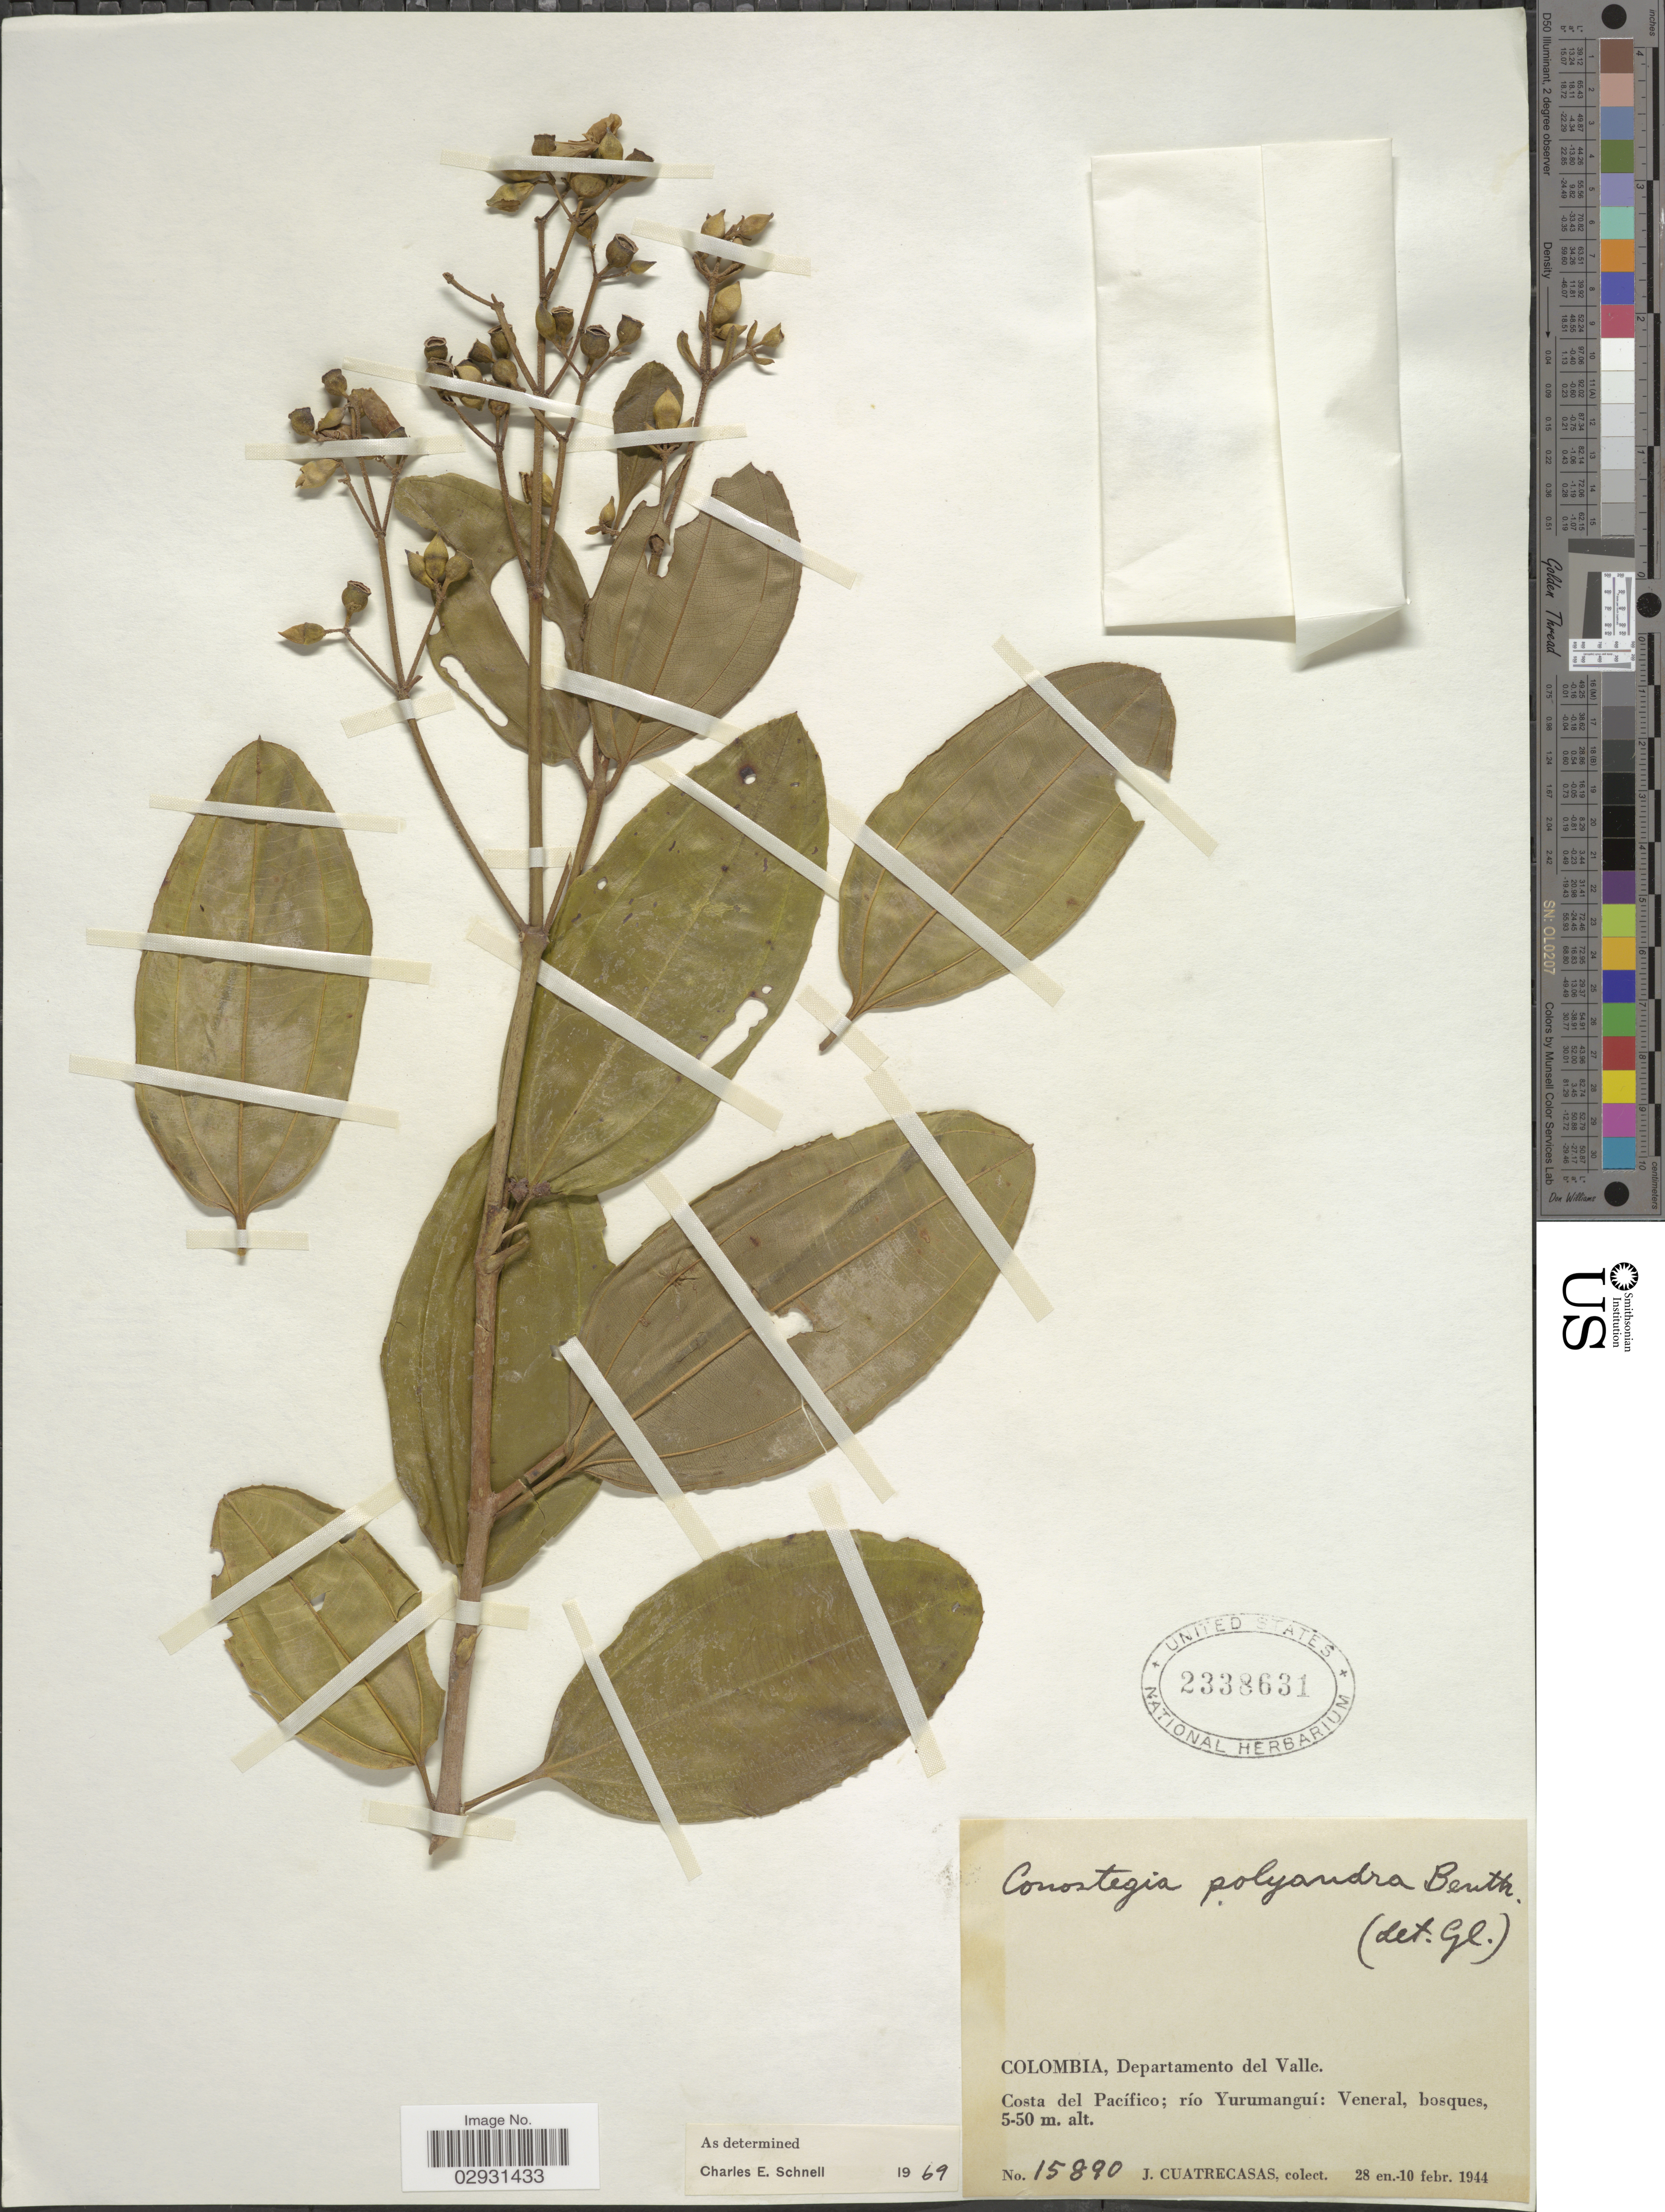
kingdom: Plantae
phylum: Tracheophyta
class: Magnoliopsida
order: Myrtales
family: Melastomataceae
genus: Conostegia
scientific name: Conostegia polyandra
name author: Benth.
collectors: J. Cuatrecasas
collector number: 15890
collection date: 1944-01-28/1944-02-10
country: Colombia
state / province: Valle del Cauca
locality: Departamento del Valle. Costa del Pacífico; río Yurumanguí; Veneral, bosques.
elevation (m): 5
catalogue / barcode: US 2338631